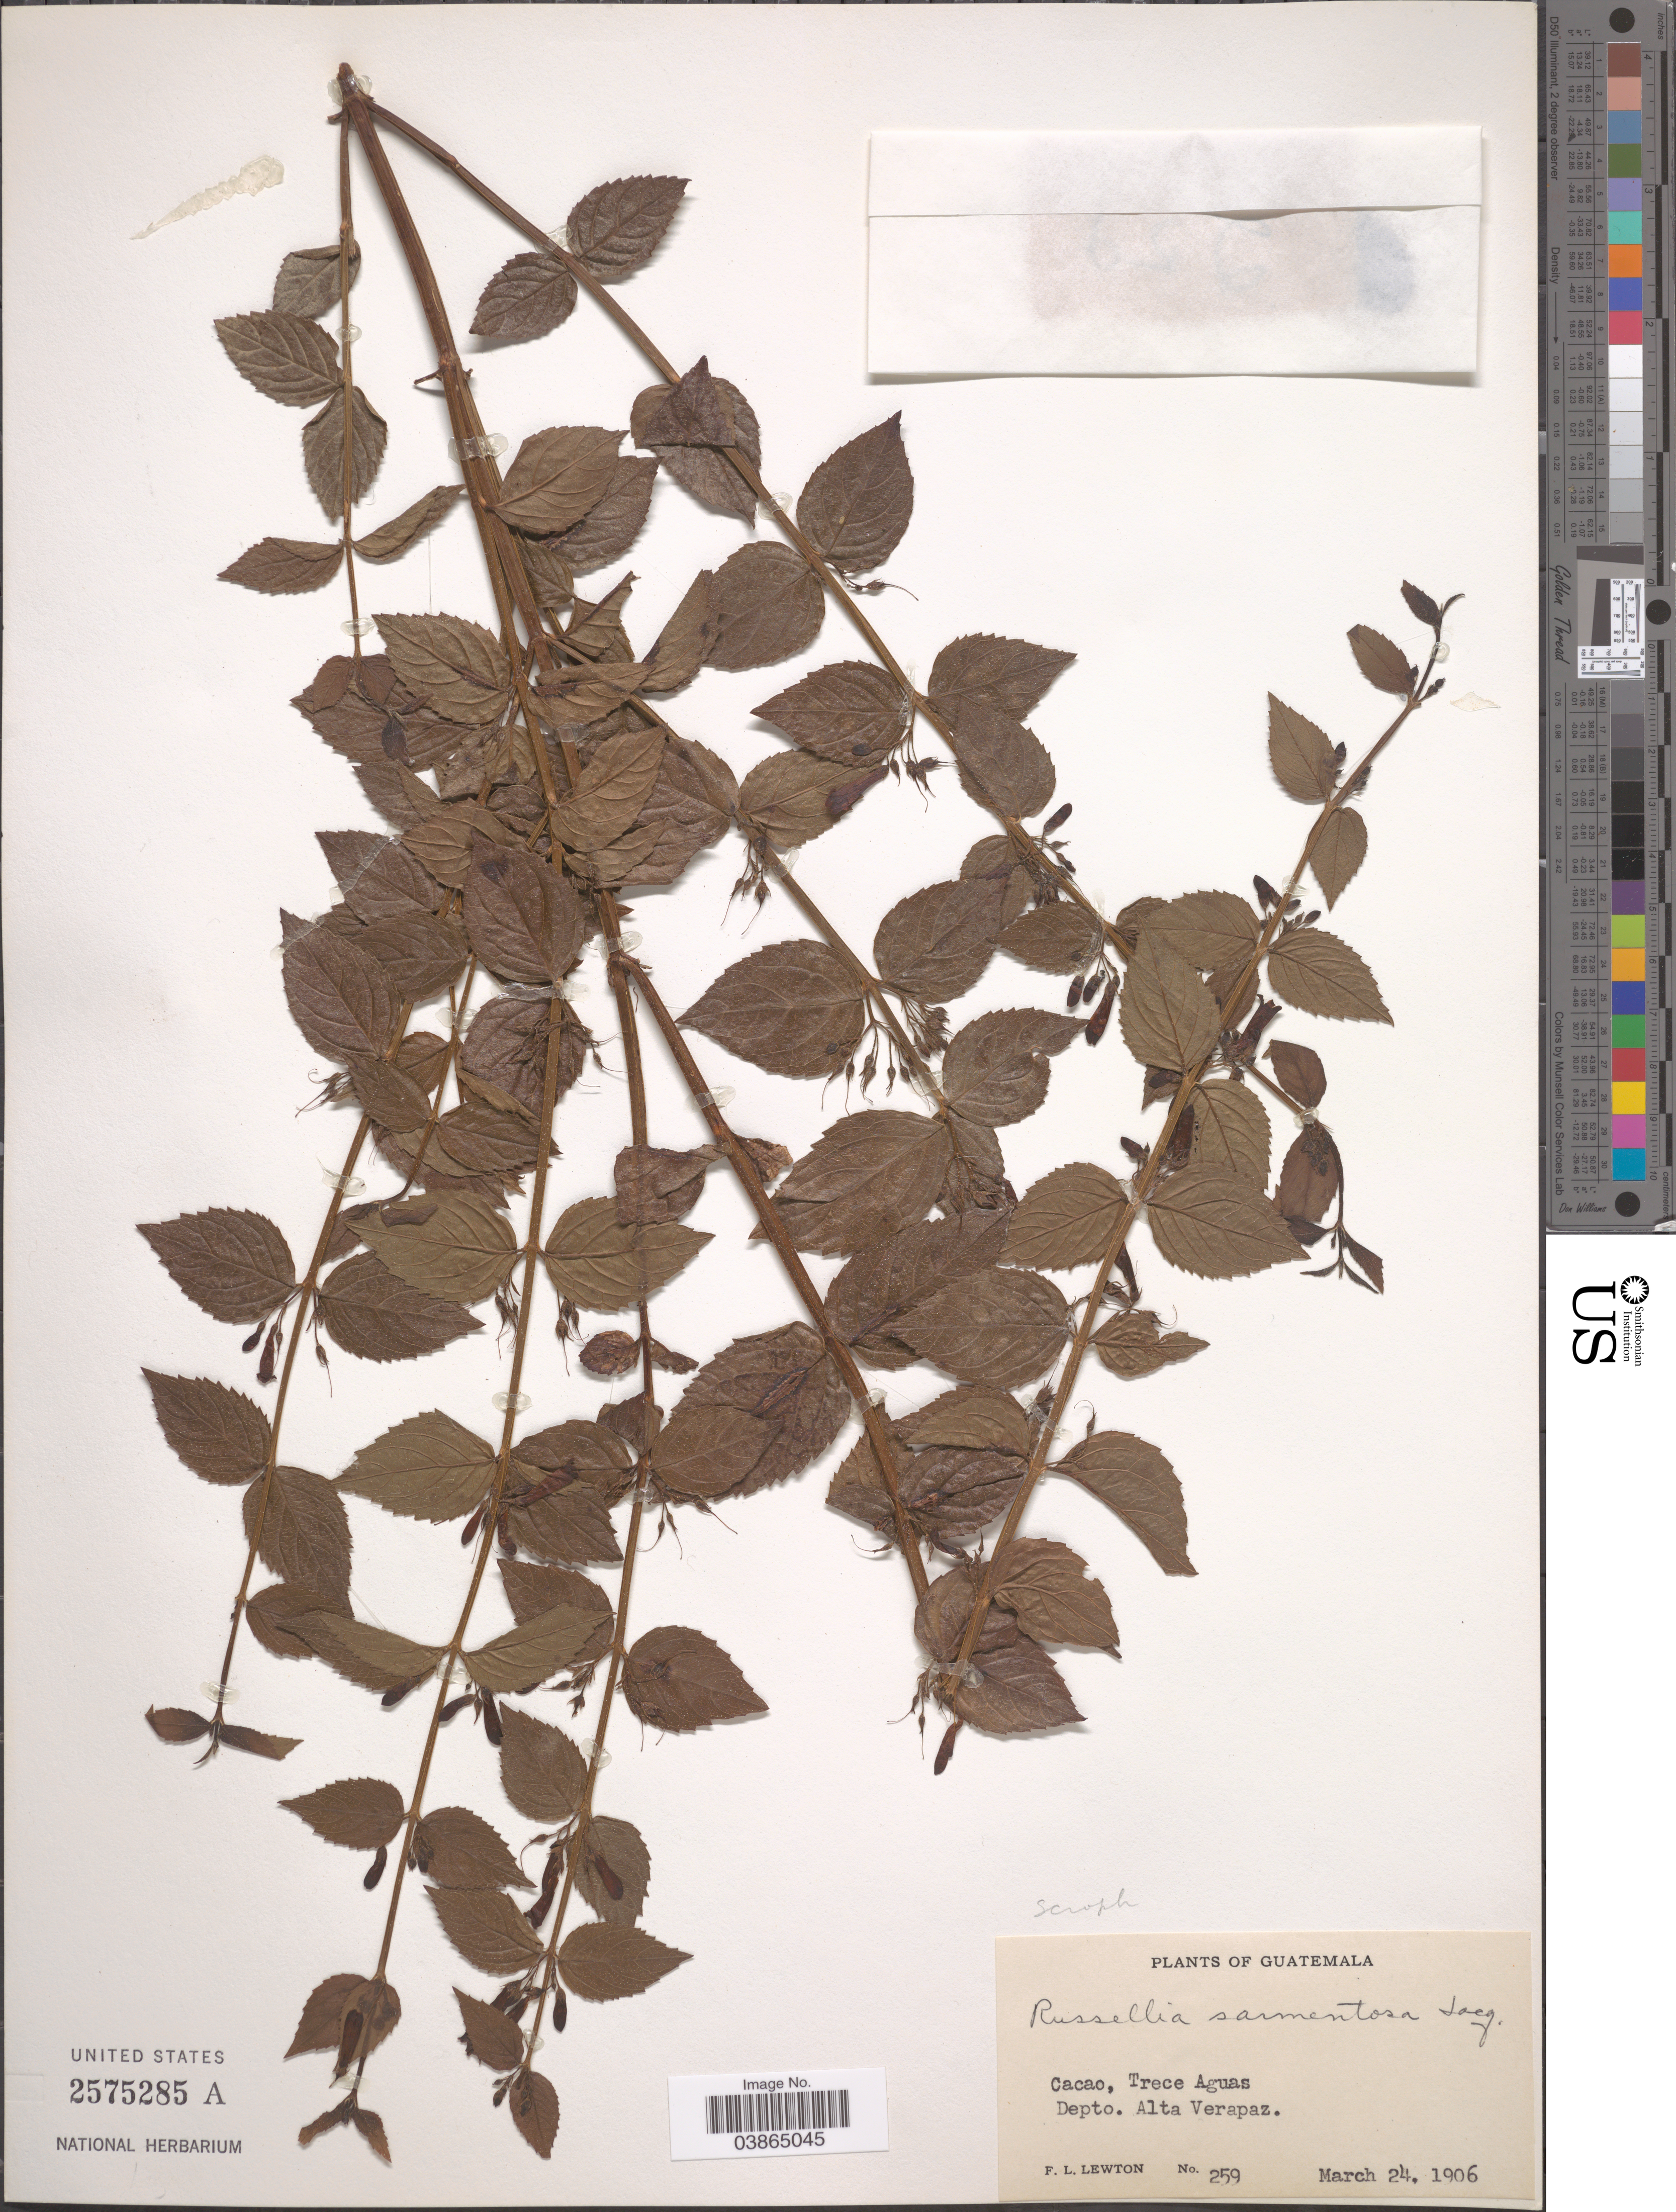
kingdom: Plantae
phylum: Tracheophyta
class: Magnoliopsida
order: Lamiales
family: Plantaginaceae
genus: Russelia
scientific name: Russelia sarmentosa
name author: Jacq.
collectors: F. L. Lewton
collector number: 259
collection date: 1906-03-24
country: Guatemala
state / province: Alta Verapaz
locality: Cacao, Trece Aguas. Depto. Alta Verapaz.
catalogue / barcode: US 2575285A